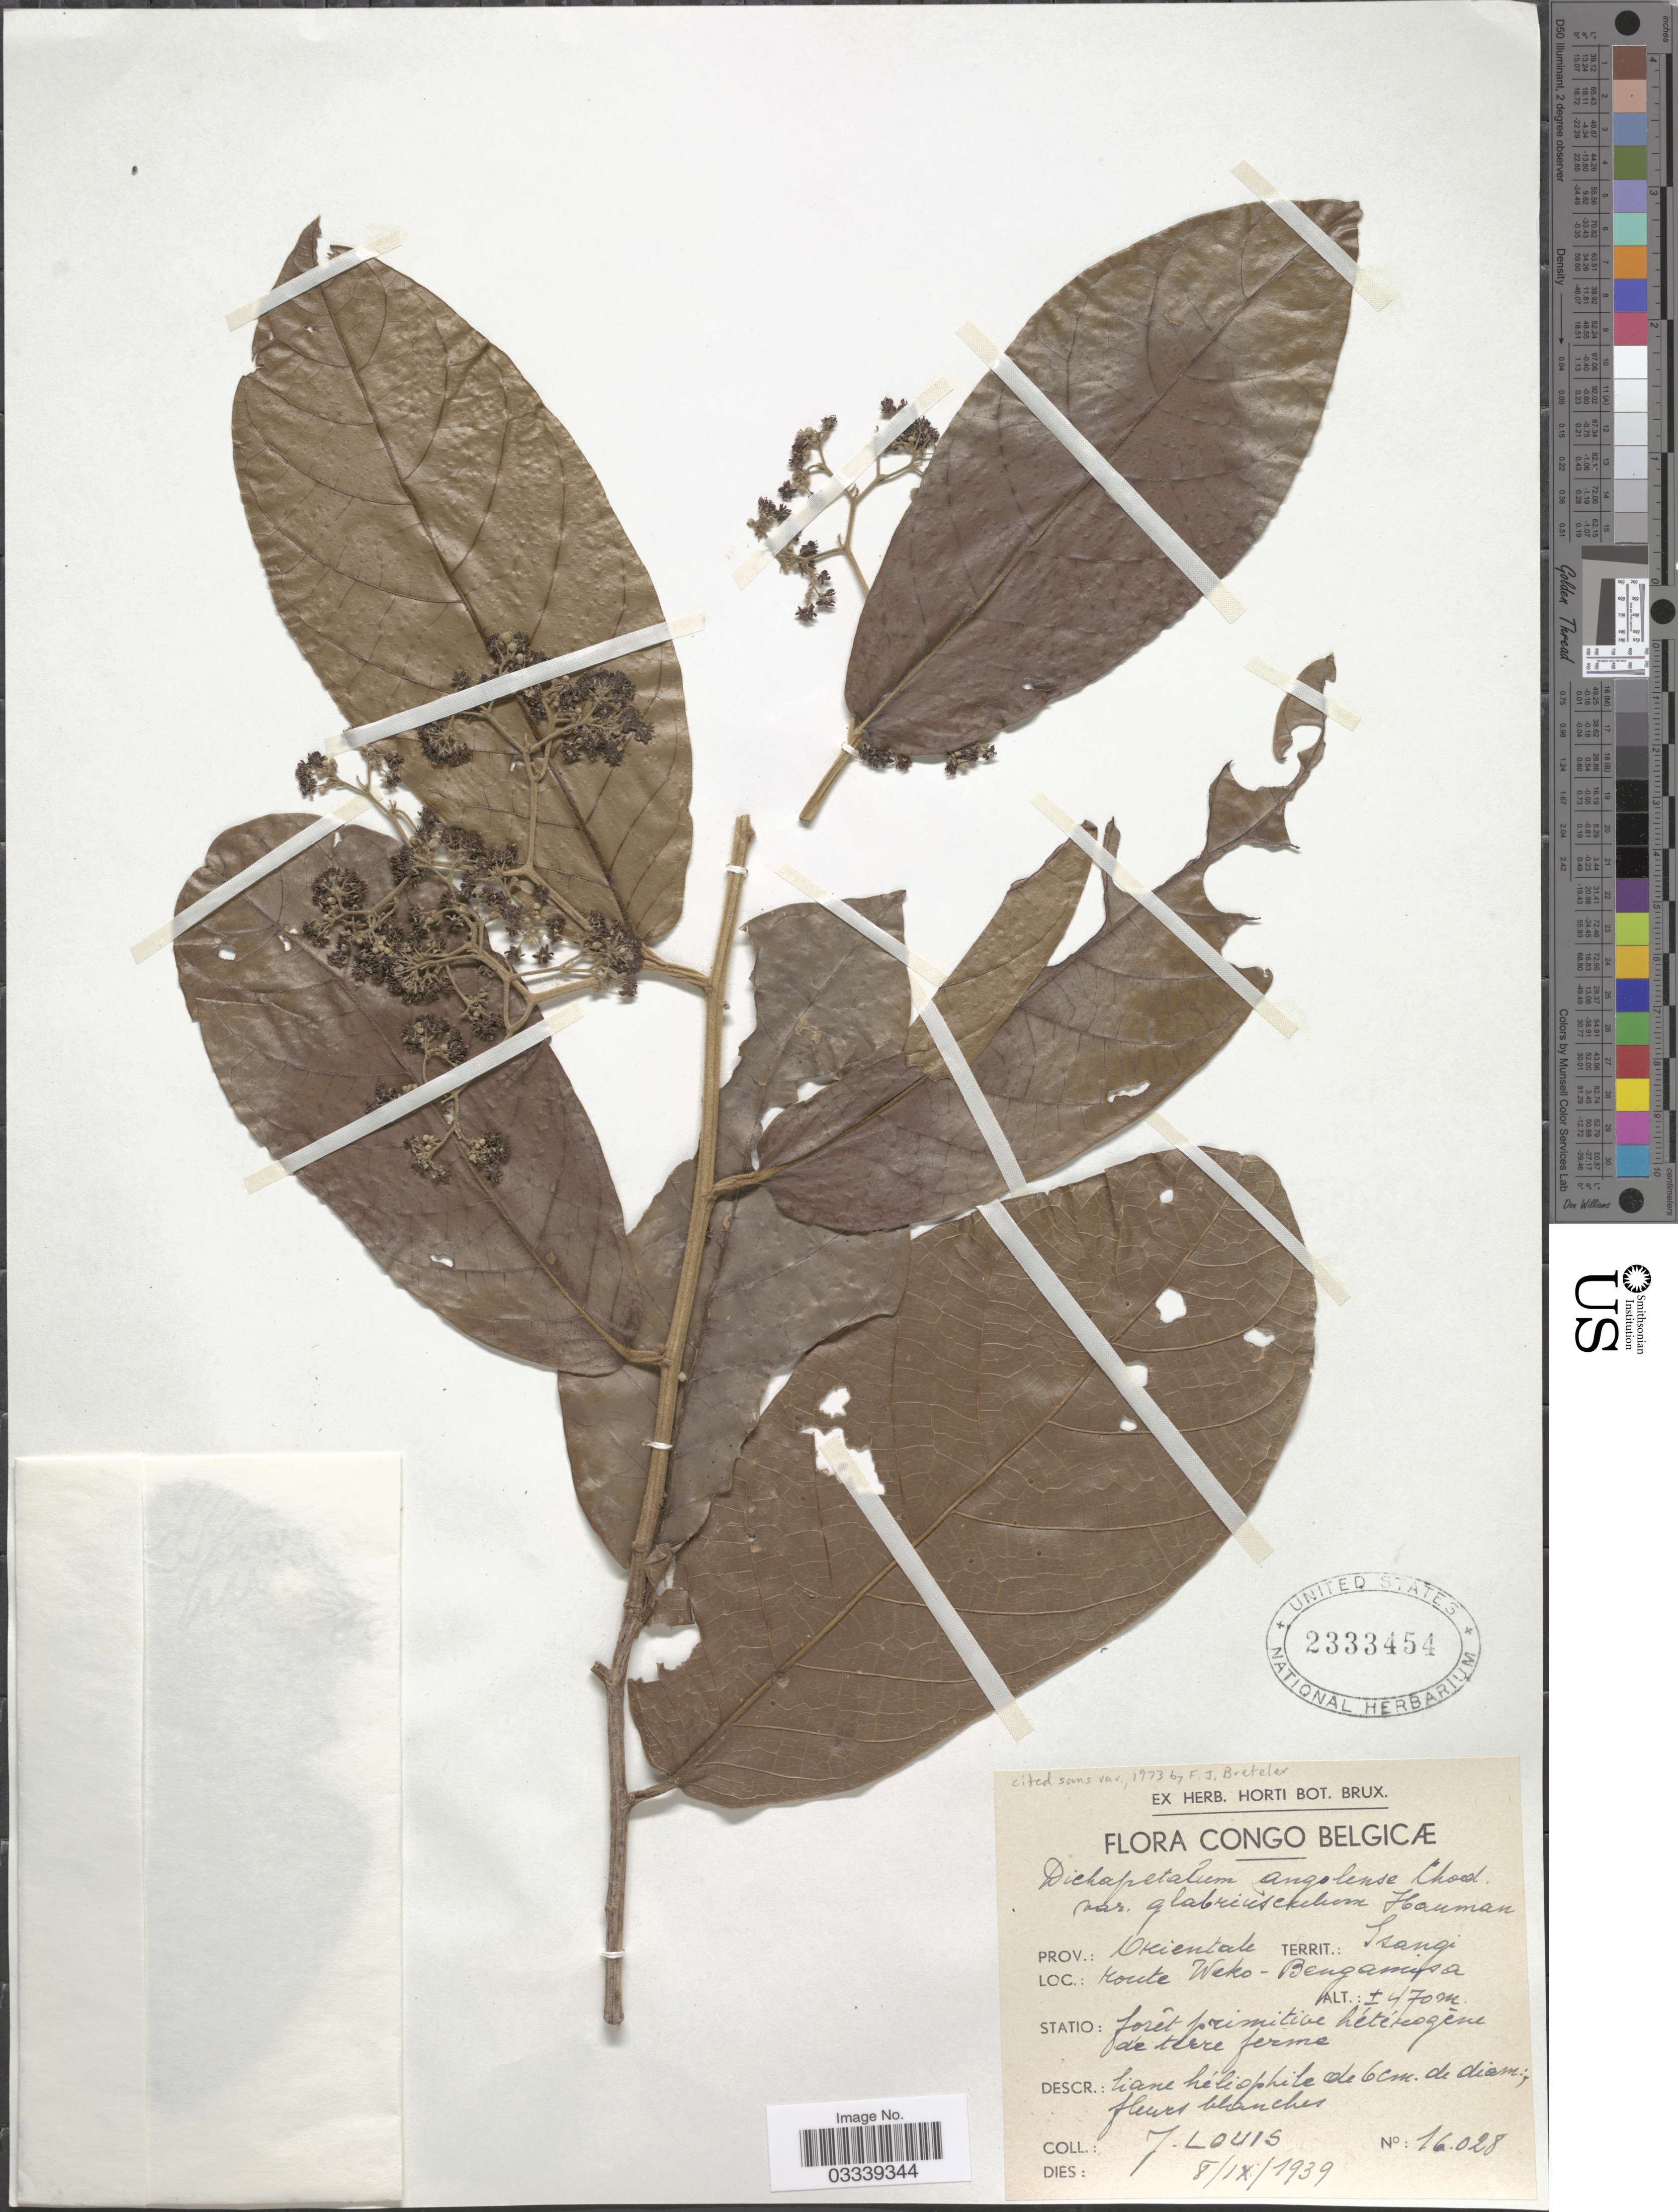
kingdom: Plantae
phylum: Tracheophyta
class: Magnoliopsida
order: Malpighiales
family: Dichapetalaceae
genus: Dichapetalum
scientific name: Dichapetalum angolense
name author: Chodat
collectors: J. Louis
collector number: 16028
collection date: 1939-09-08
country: Congo, Democratic Republic of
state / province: Tshopo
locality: Congo Belgicæ, Territ.: Isangi, route Weko-Bengamisa.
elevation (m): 470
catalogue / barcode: US 2333454